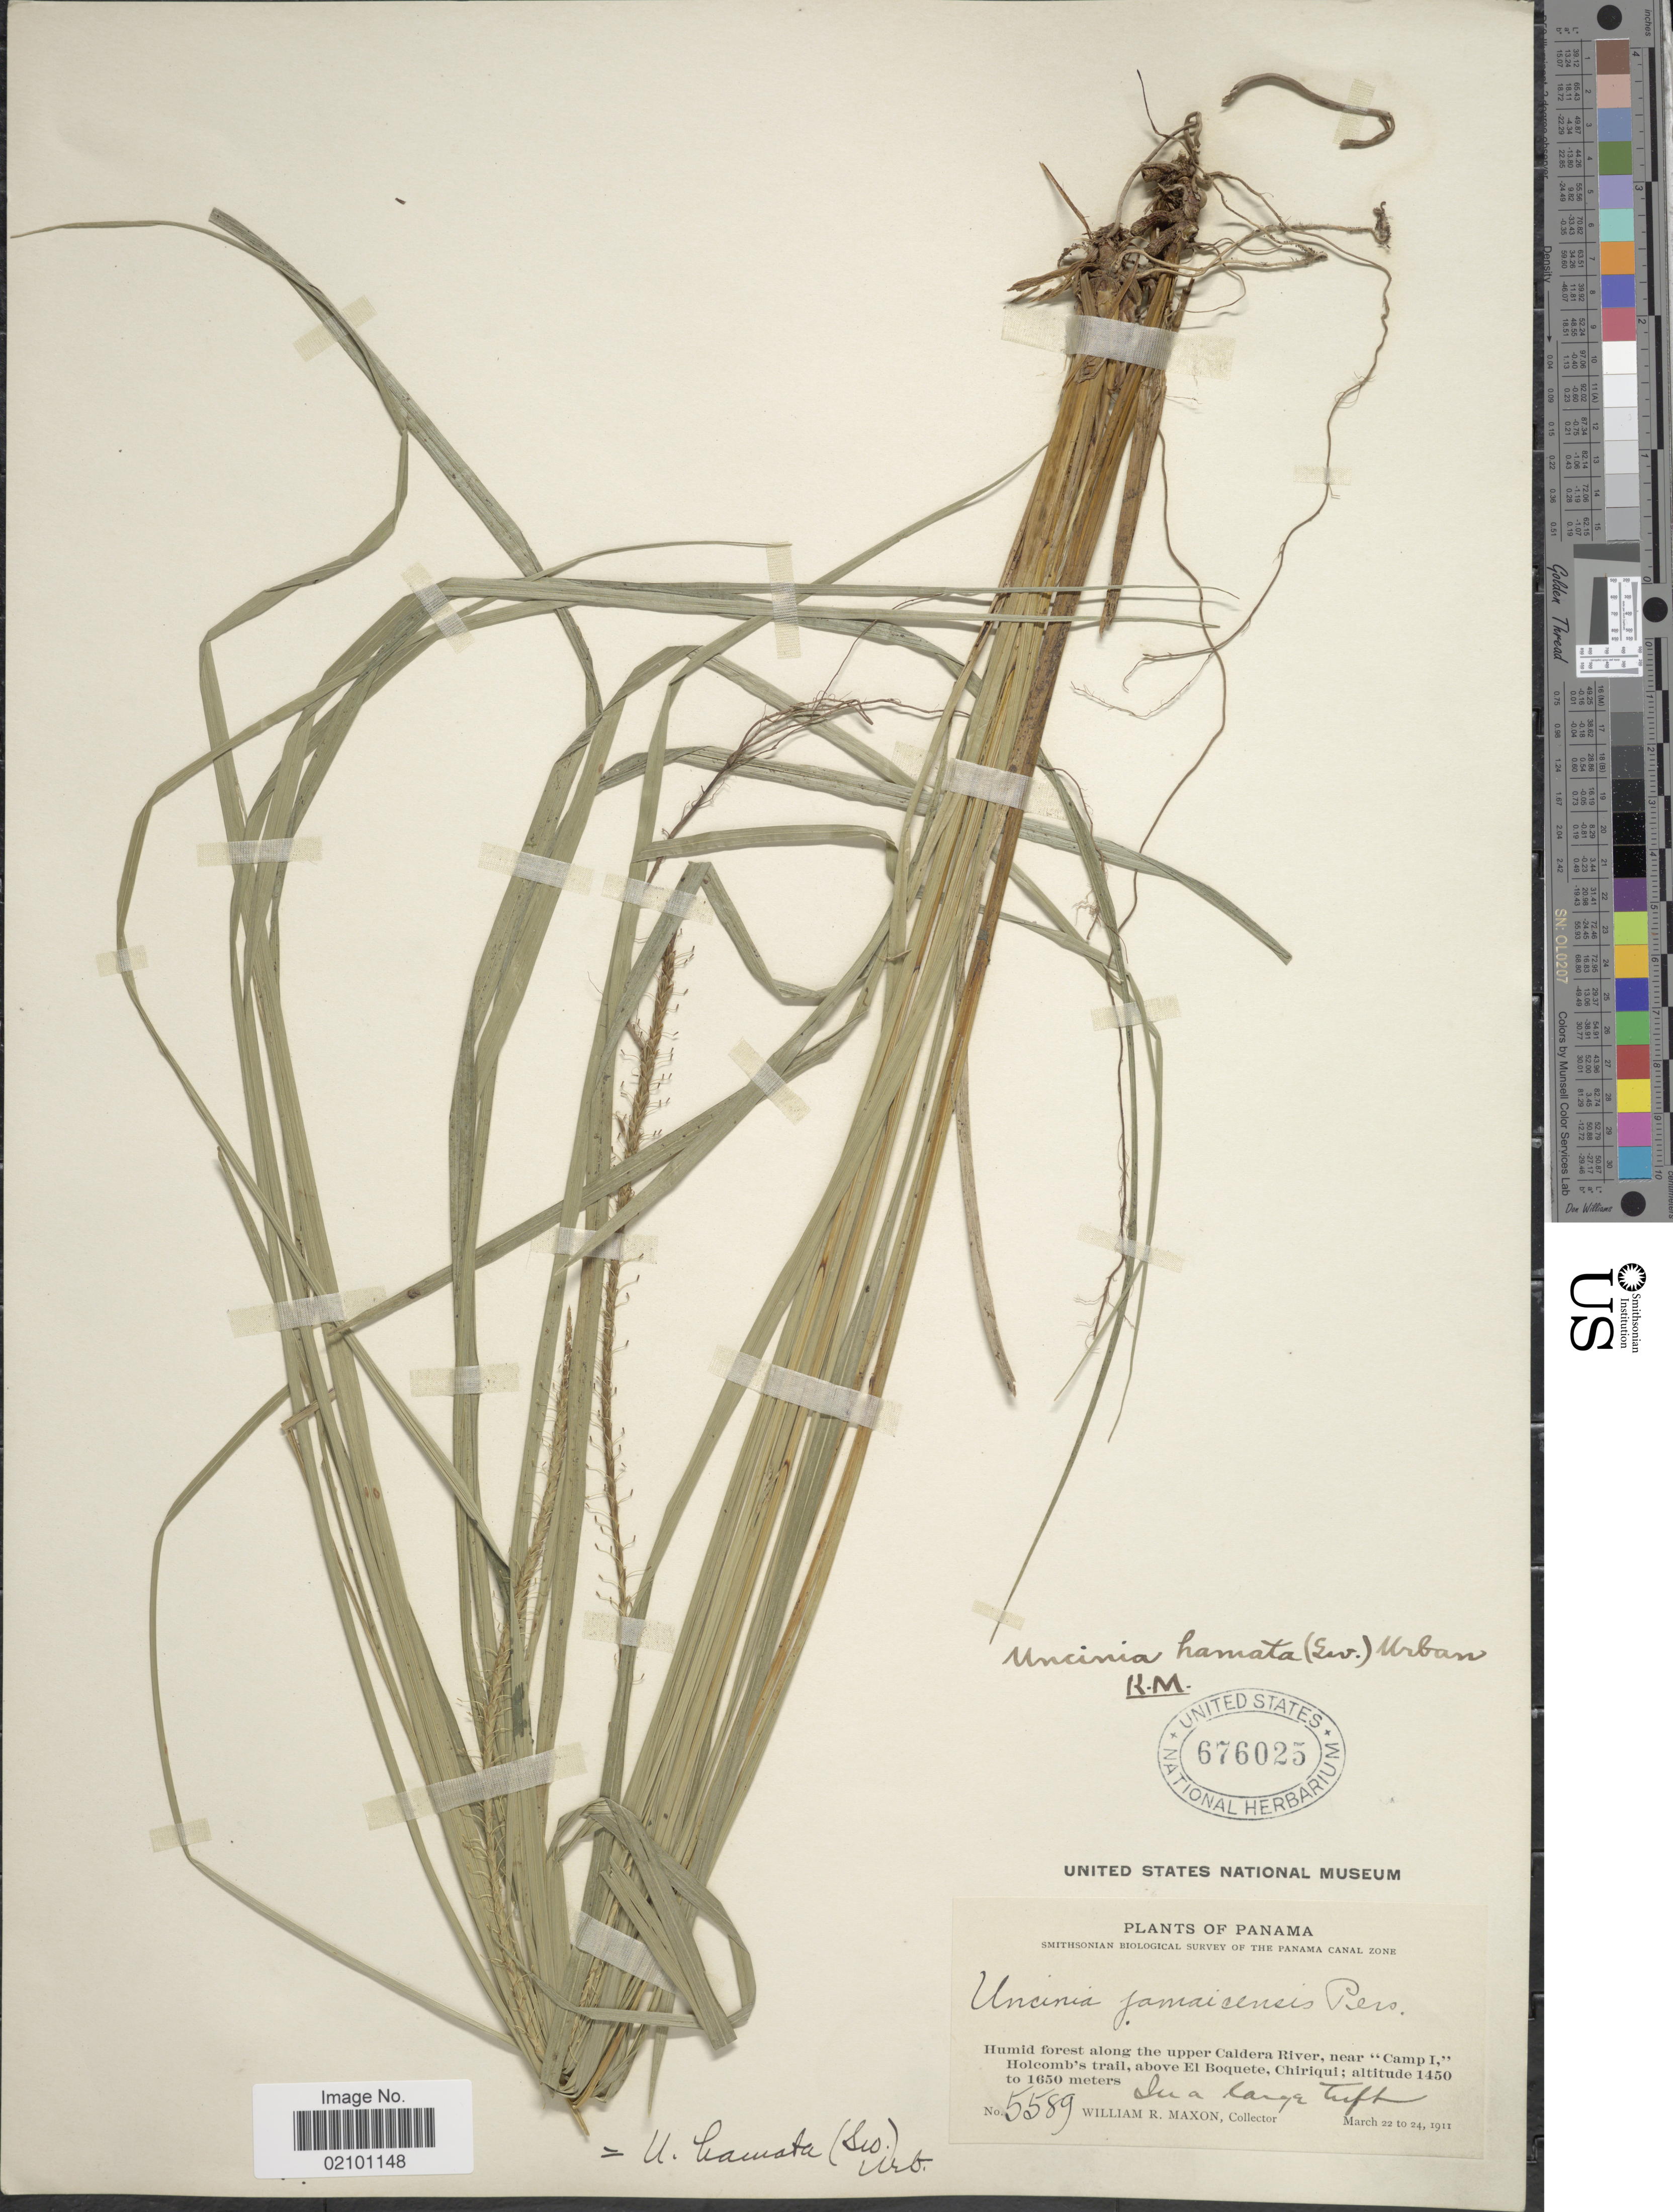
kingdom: Plantae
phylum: Tracheophyta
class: Liliopsida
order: Poales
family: Cyperaceae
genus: Carex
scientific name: Carex hamata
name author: Sw.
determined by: Jimnéz-Mejias, Pedro, (UPOS), Universidad Pablo de Olavide (SPAIN)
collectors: W. R. Maxon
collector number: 5589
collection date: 1911-03-22/1911-03-24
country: Panama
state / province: Chiriqui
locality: Along the upper Caldera River, near Camp 1,. Holcomb's trail, above El Boquete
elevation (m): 1450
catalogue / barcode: US 676025